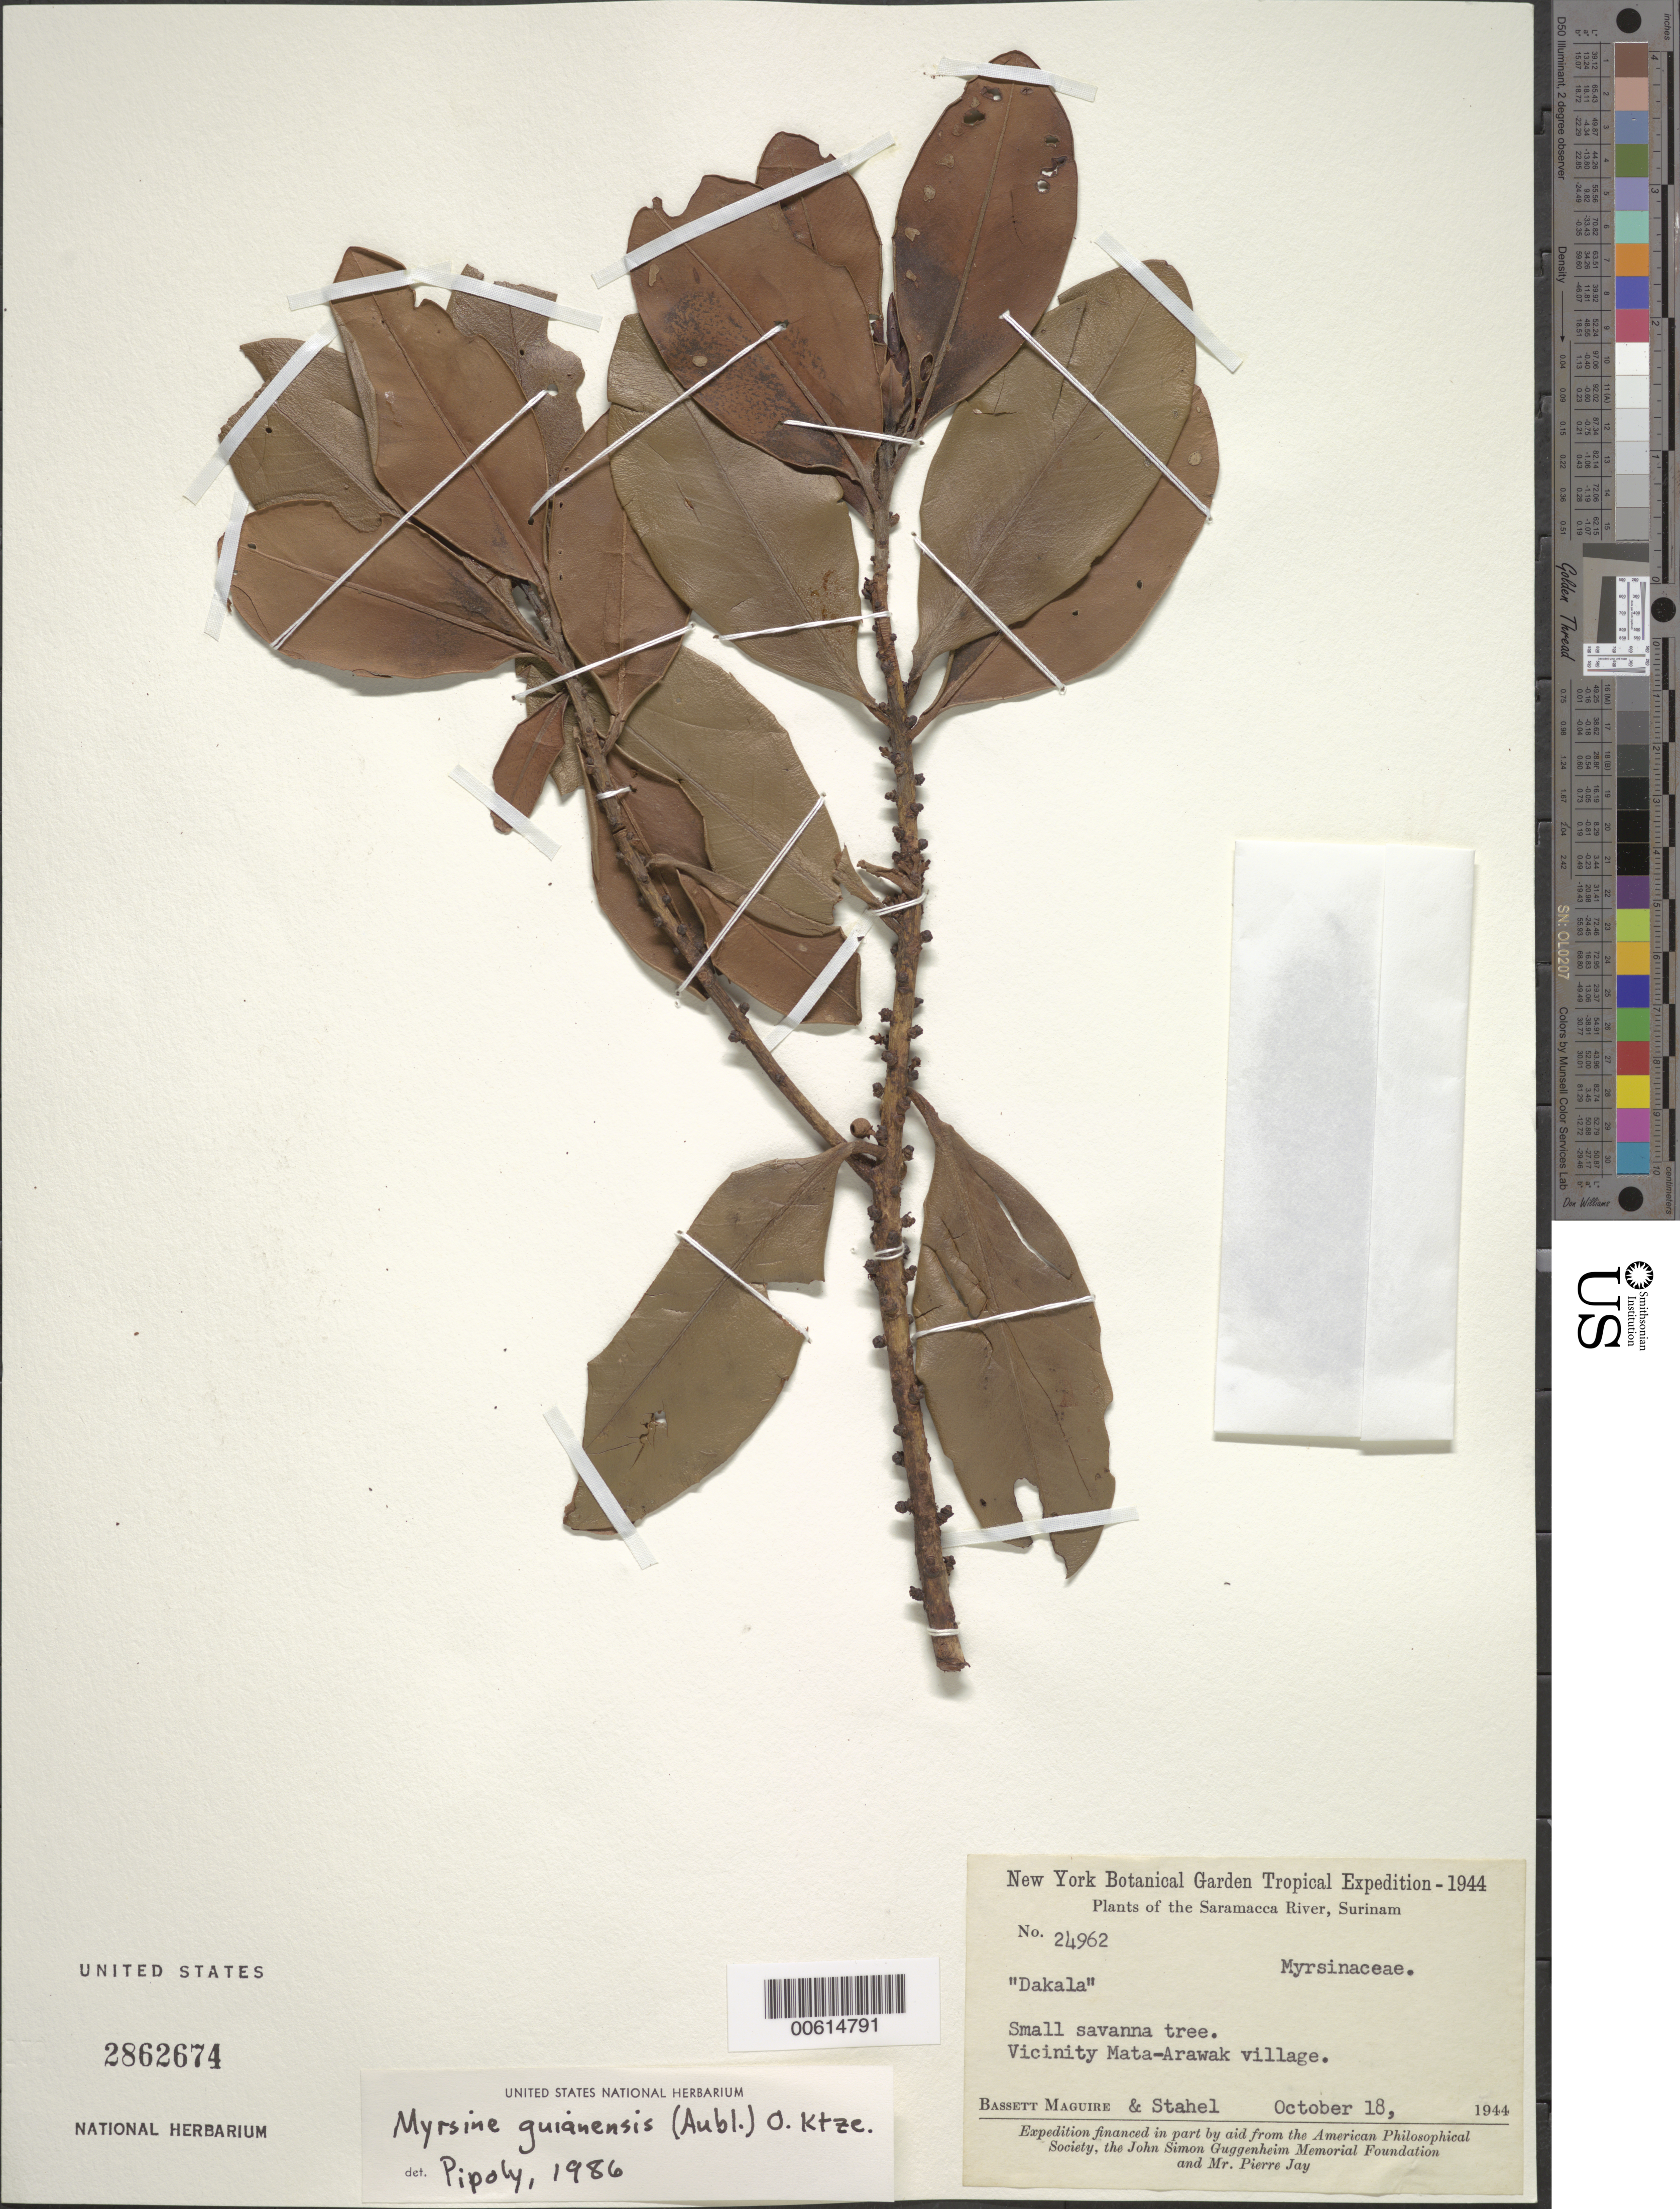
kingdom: Plantae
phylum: Tracheophyta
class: Magnoliopsida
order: Ericales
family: Primulaceae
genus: Rapanea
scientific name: Rapanea guianensis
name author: Aubl.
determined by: Pipoly, J. J., III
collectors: B. Maguire & G. Stahel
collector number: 24962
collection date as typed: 18-Oct-44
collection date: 1944-10-18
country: Suriname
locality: Zanderij I., Mata vic., Arawak village of Mata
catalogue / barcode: US 2862674